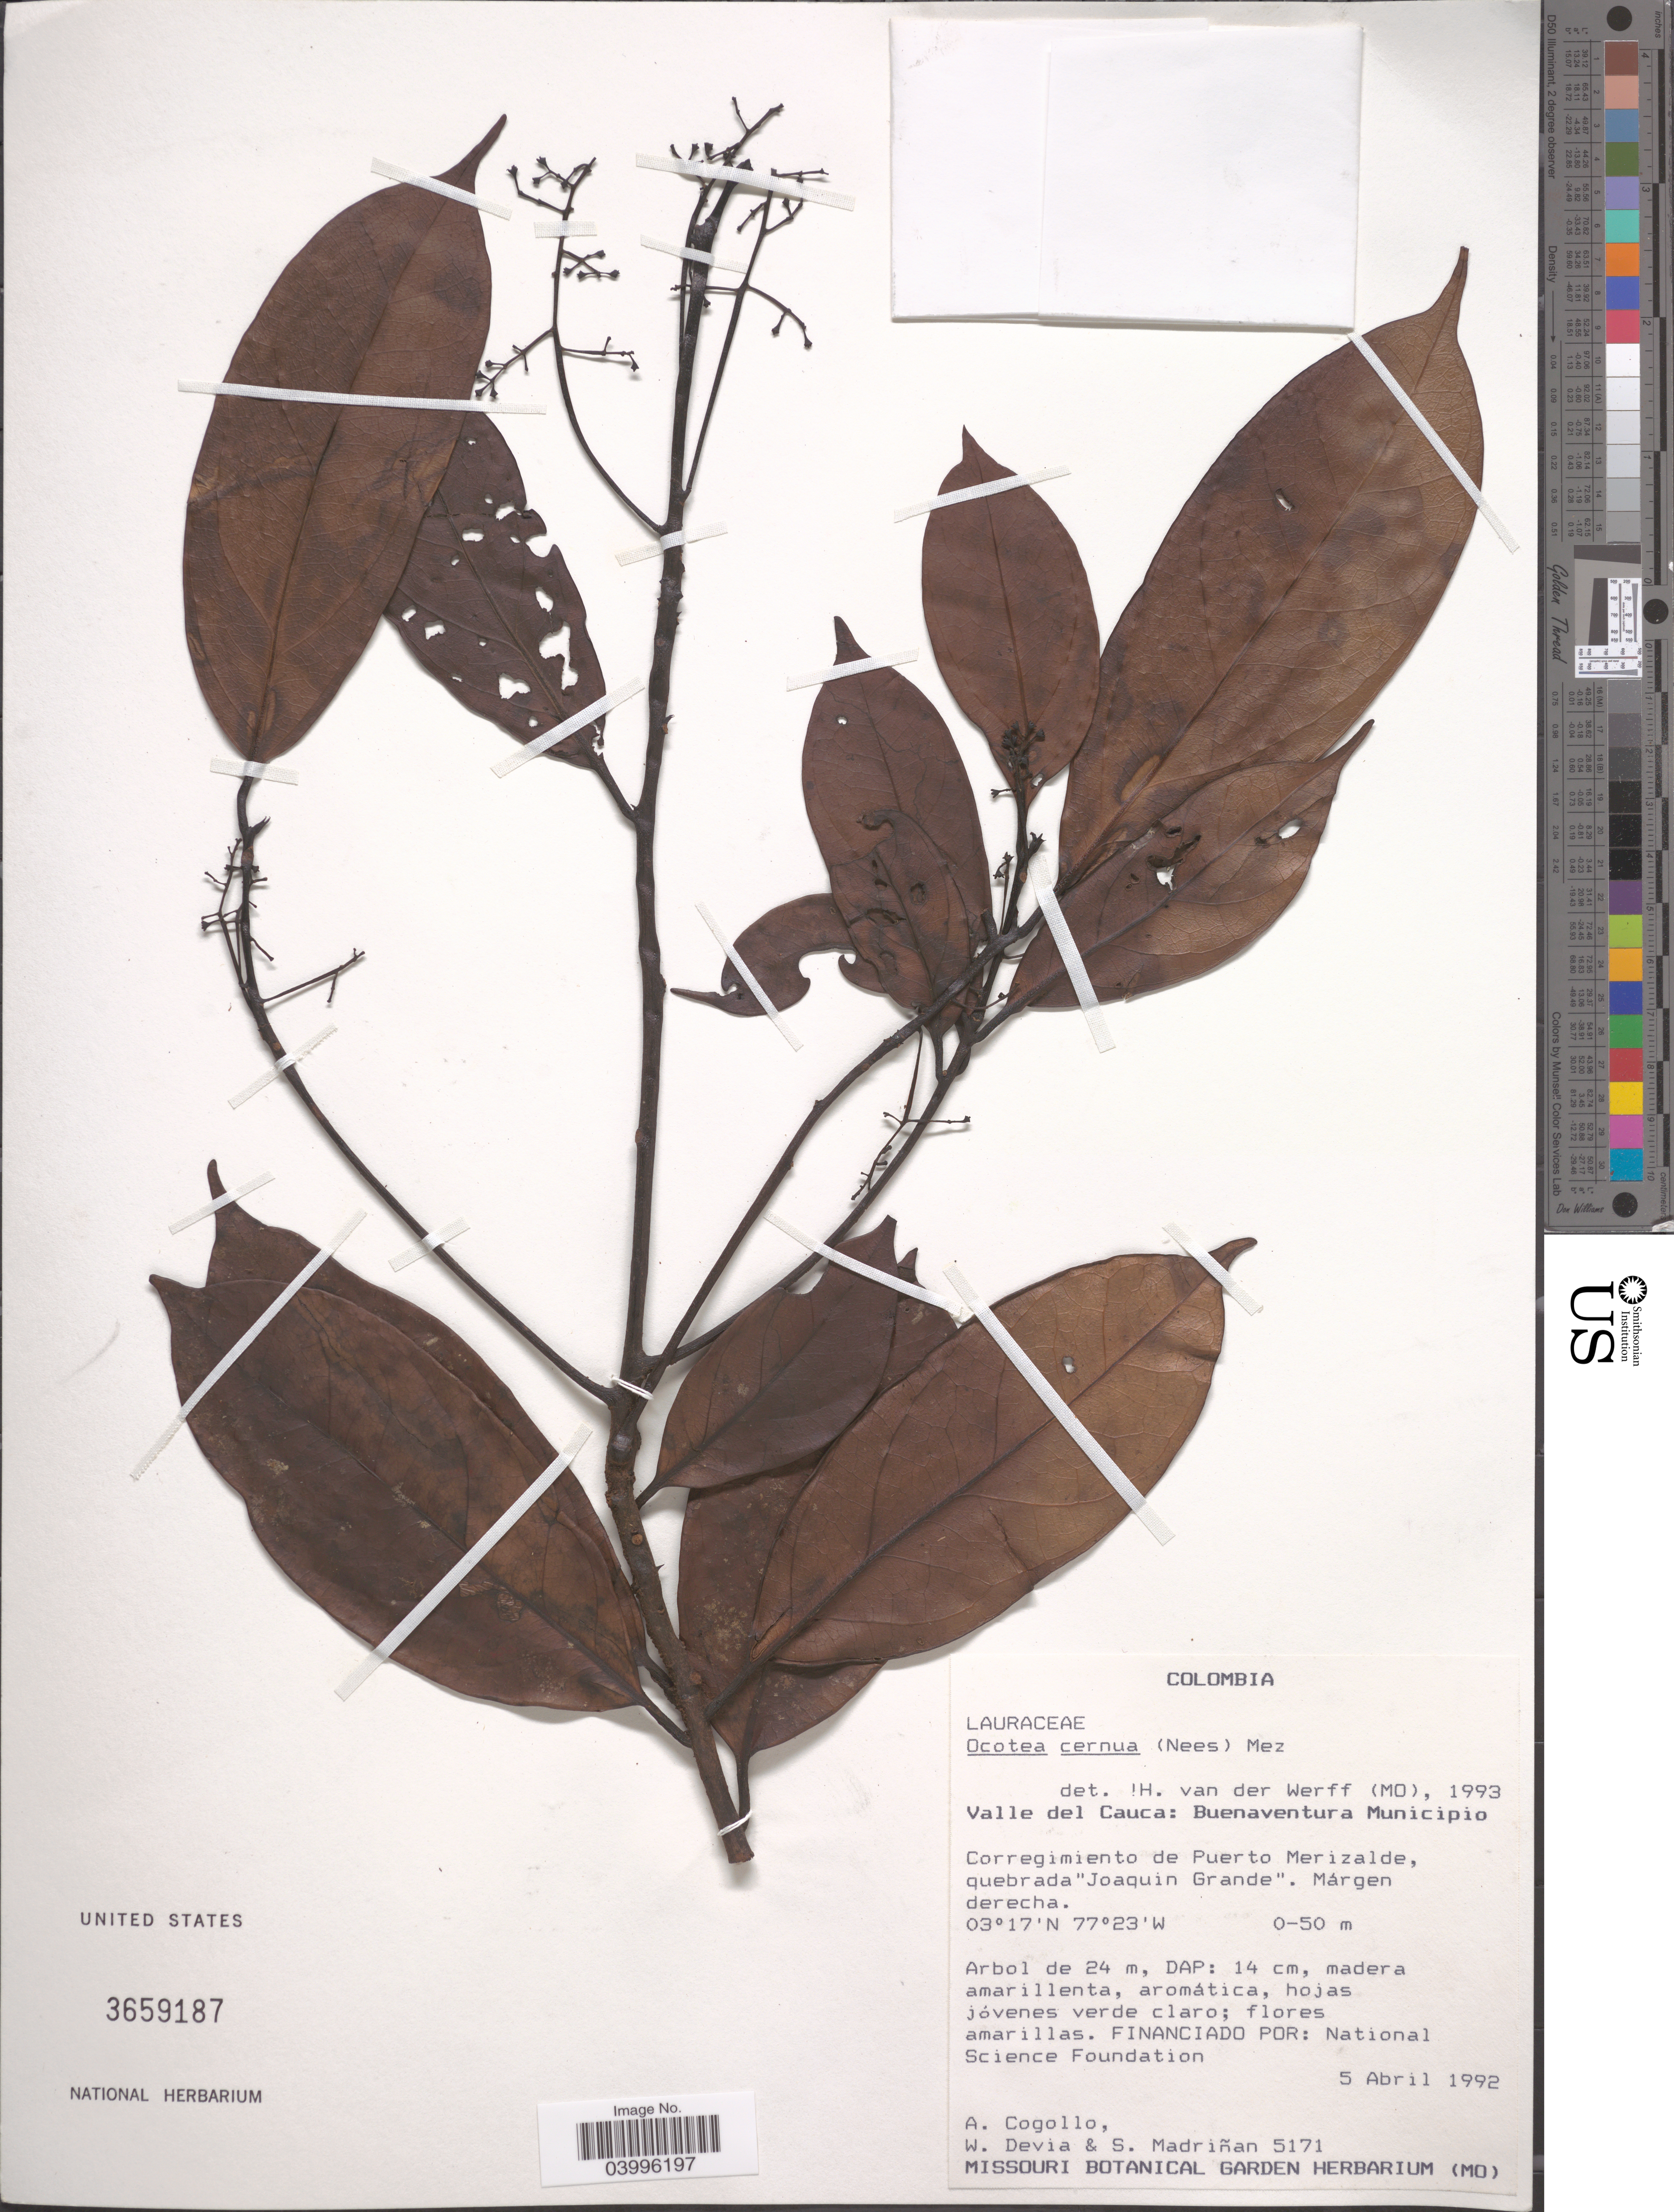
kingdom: Plantae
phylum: Tracheophyta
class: Magnoliopsida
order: Laurales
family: Lauraceae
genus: Ocotea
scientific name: Ocotea cernua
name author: (Nees) Mez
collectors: A. Cogollo, W. Devia & S. Madriñán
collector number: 5171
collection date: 1992-04-05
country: Colombia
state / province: Valle del Cauca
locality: Buenaventura Municipio. Corregimiento de Puerto Merizalde, quebrada "Joaquin Grande". Financiado por: National Science Foundation.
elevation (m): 0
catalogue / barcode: US 3659187